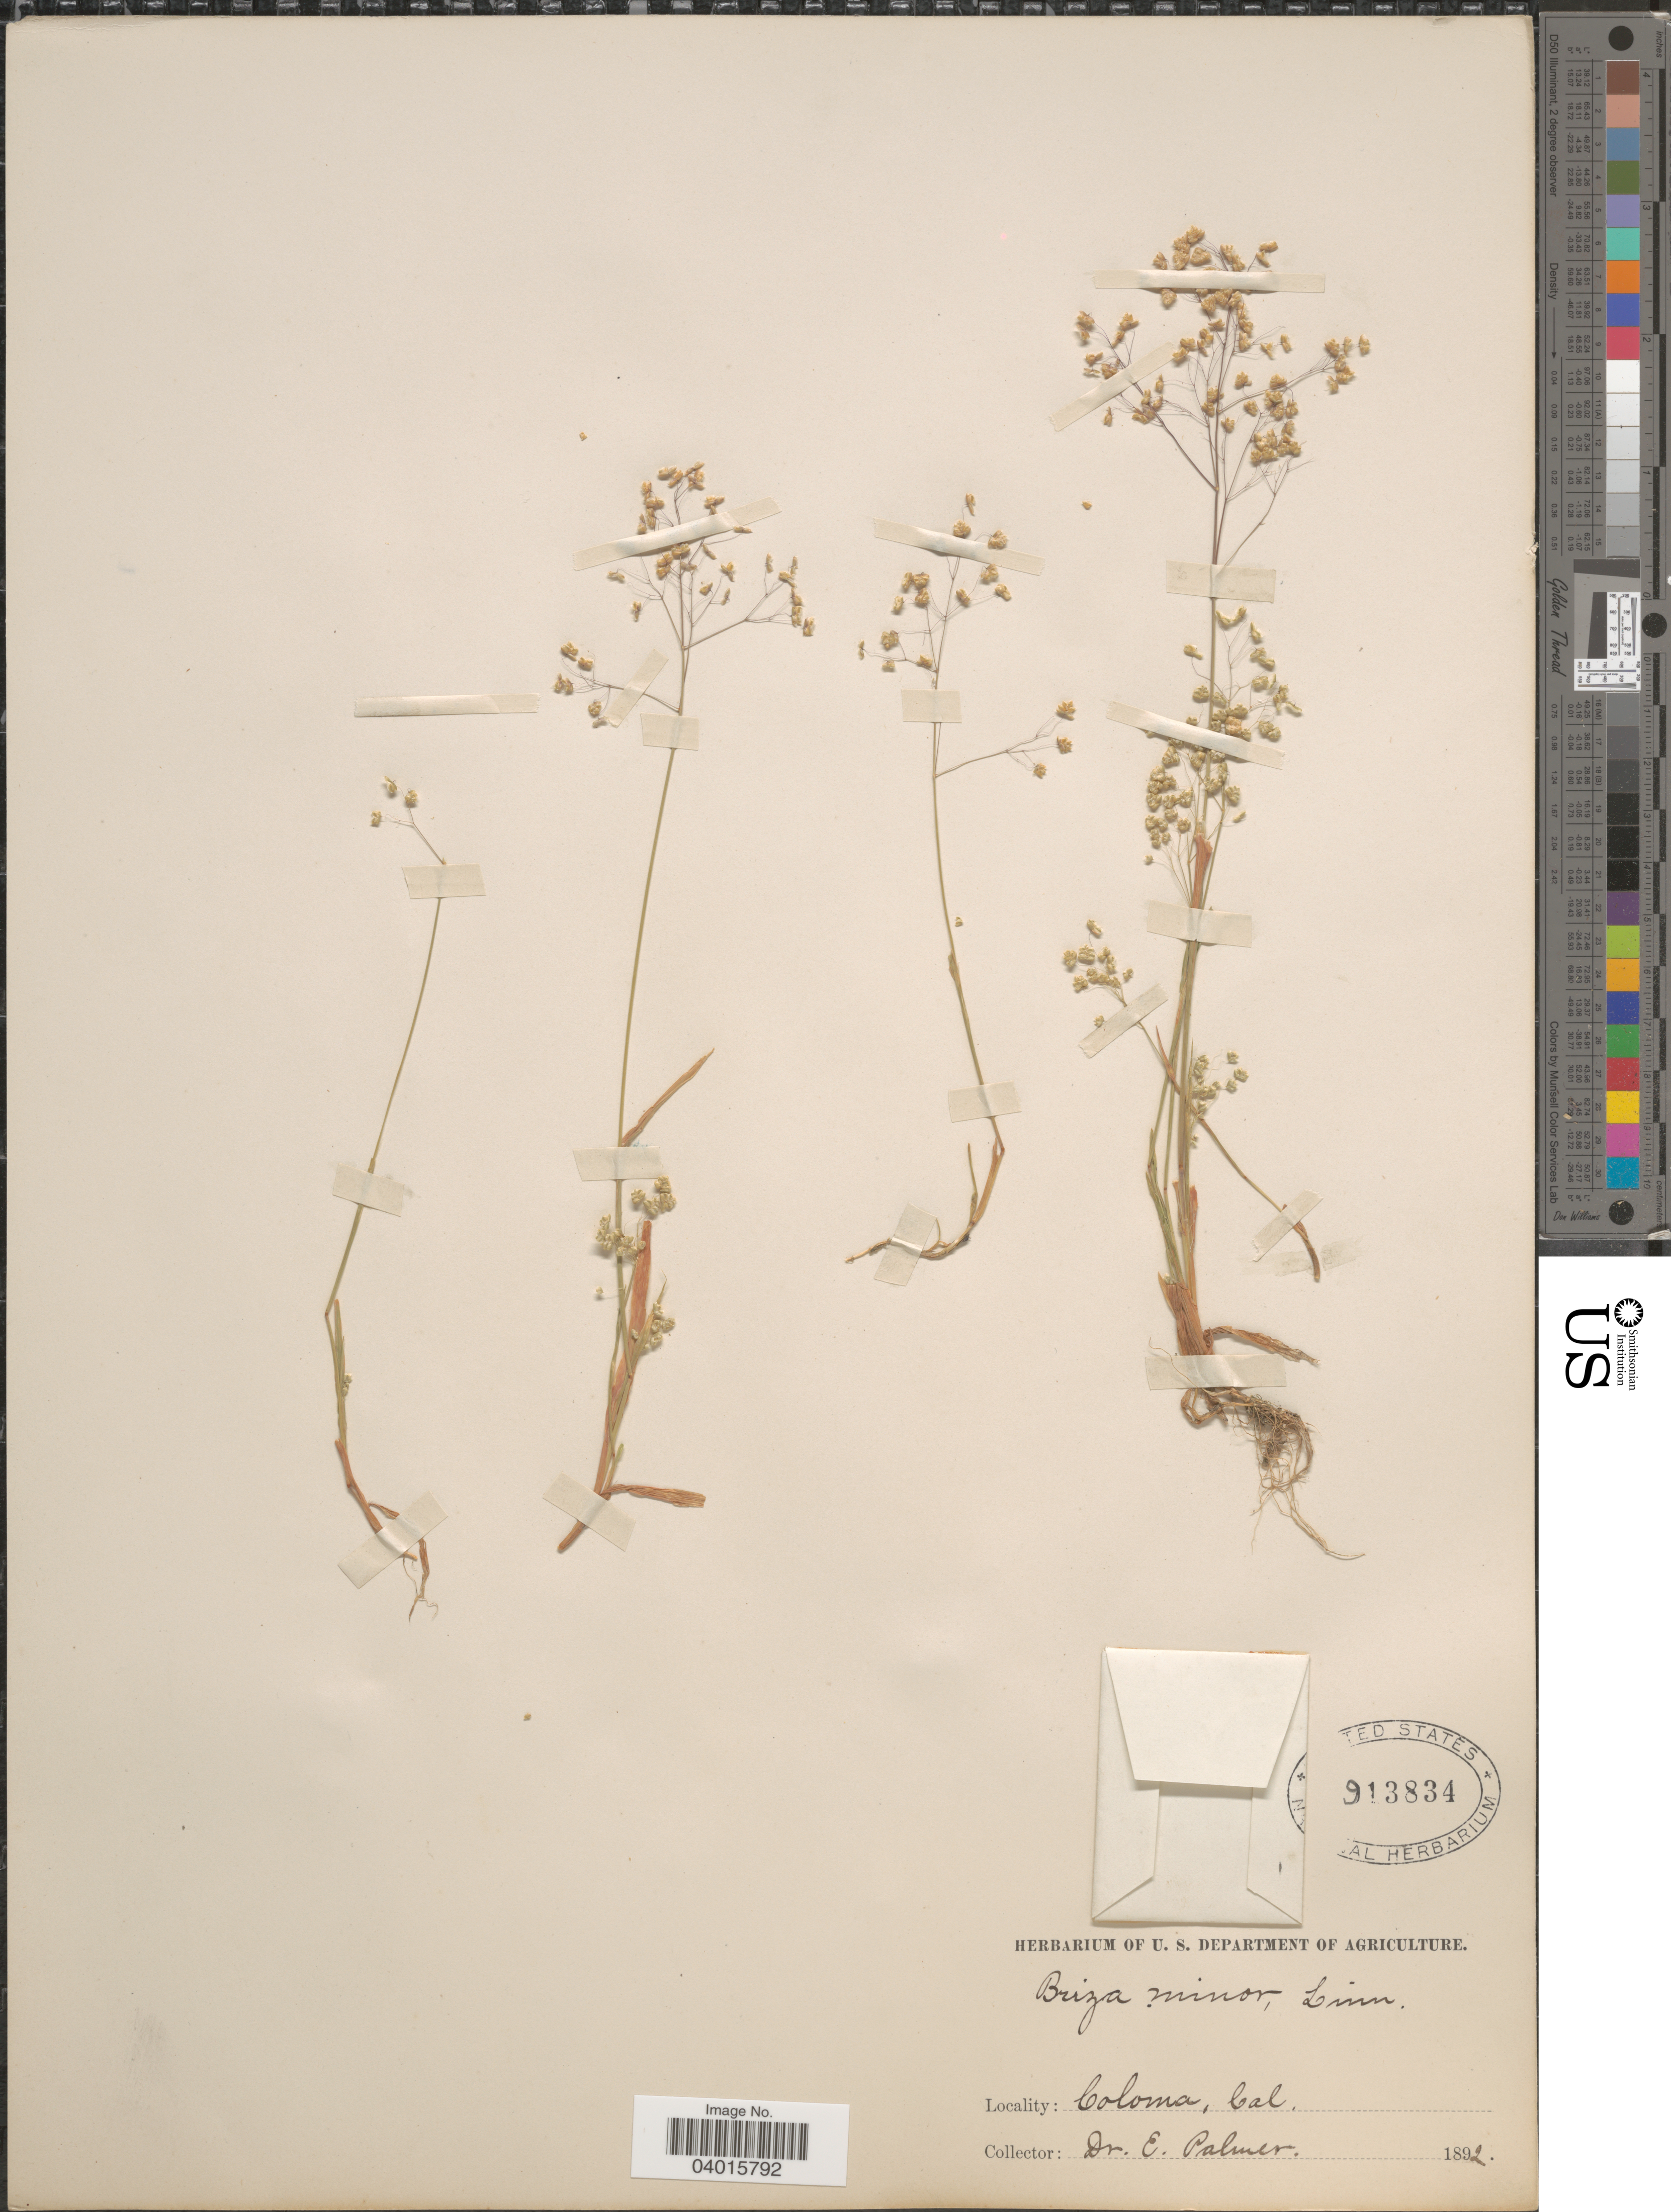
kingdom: Plantae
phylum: Tracheophyta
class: Liliopsida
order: Poales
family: Poaceae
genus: Briza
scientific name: Briza minor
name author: L.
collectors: E. Palmer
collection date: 1892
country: United States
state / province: California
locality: Coloma.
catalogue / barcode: US 913834